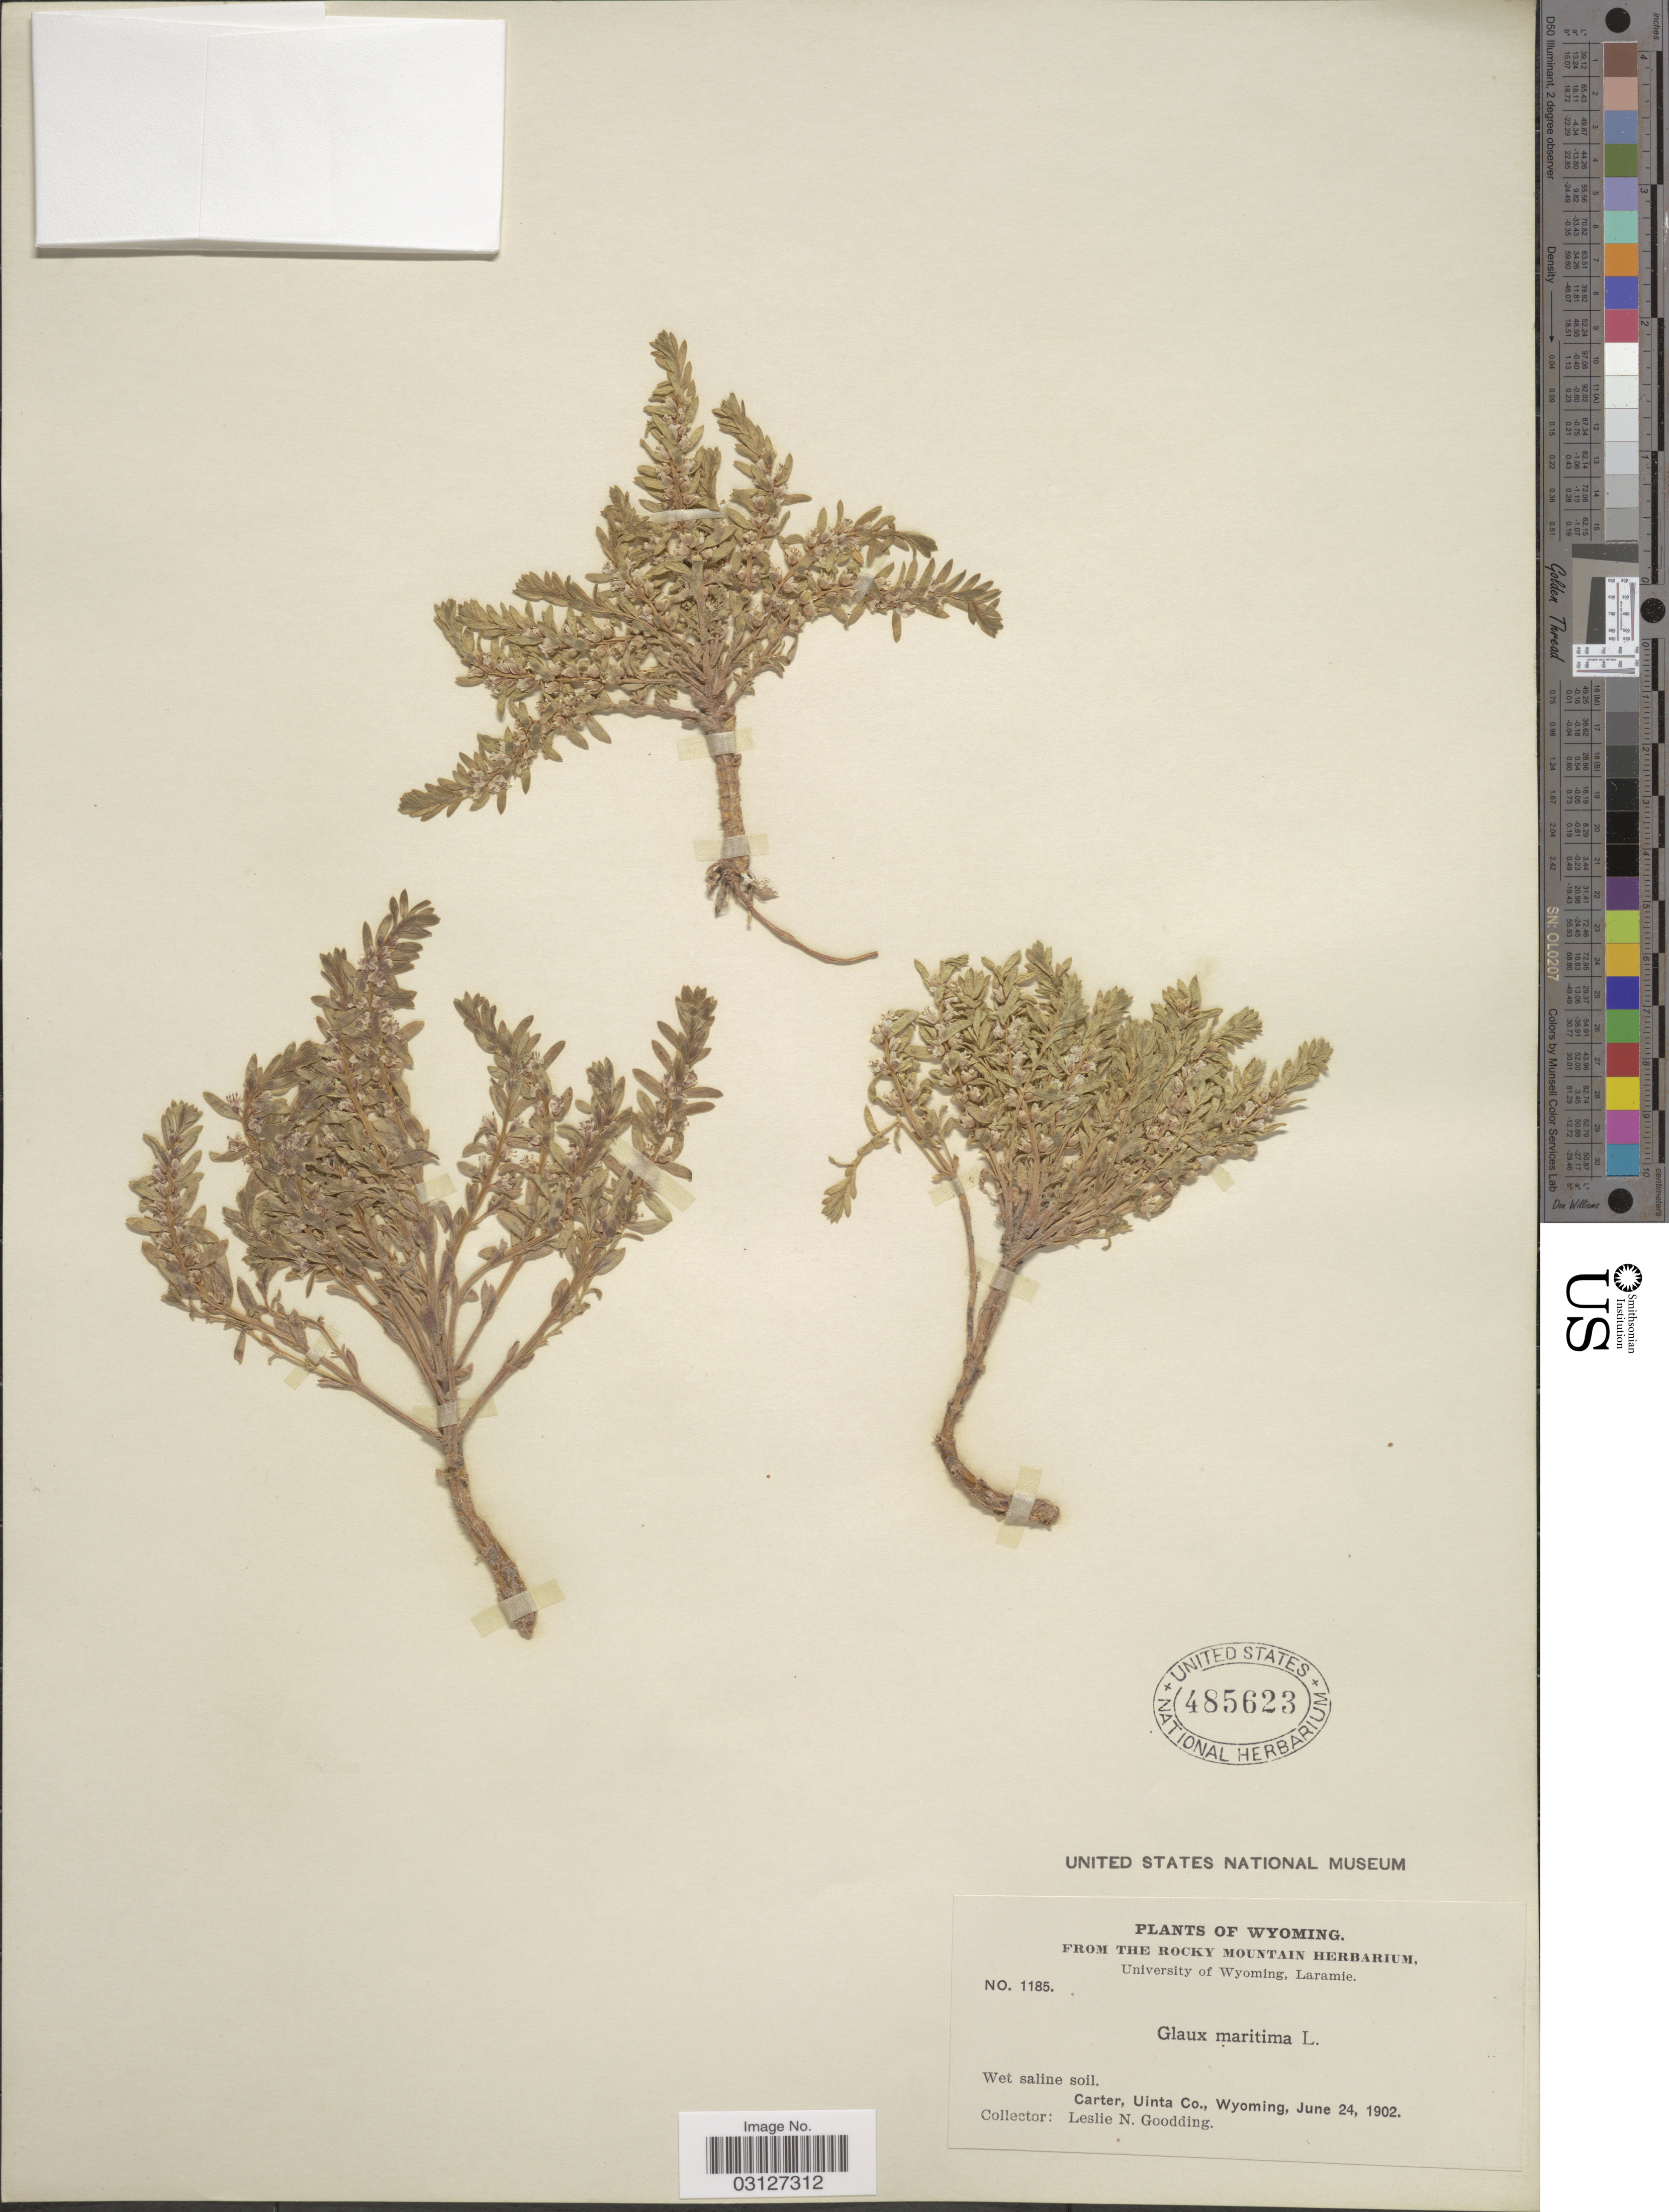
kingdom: Plantae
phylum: Tracheophyta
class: Magnoliopsida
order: Ericales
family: Primulaceae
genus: Glaux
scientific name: Glaux maritima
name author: L.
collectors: L. N. Goodding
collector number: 1185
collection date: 1902-06-24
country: United States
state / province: Wyoming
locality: Carter, Uinta Co.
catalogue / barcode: US 485623